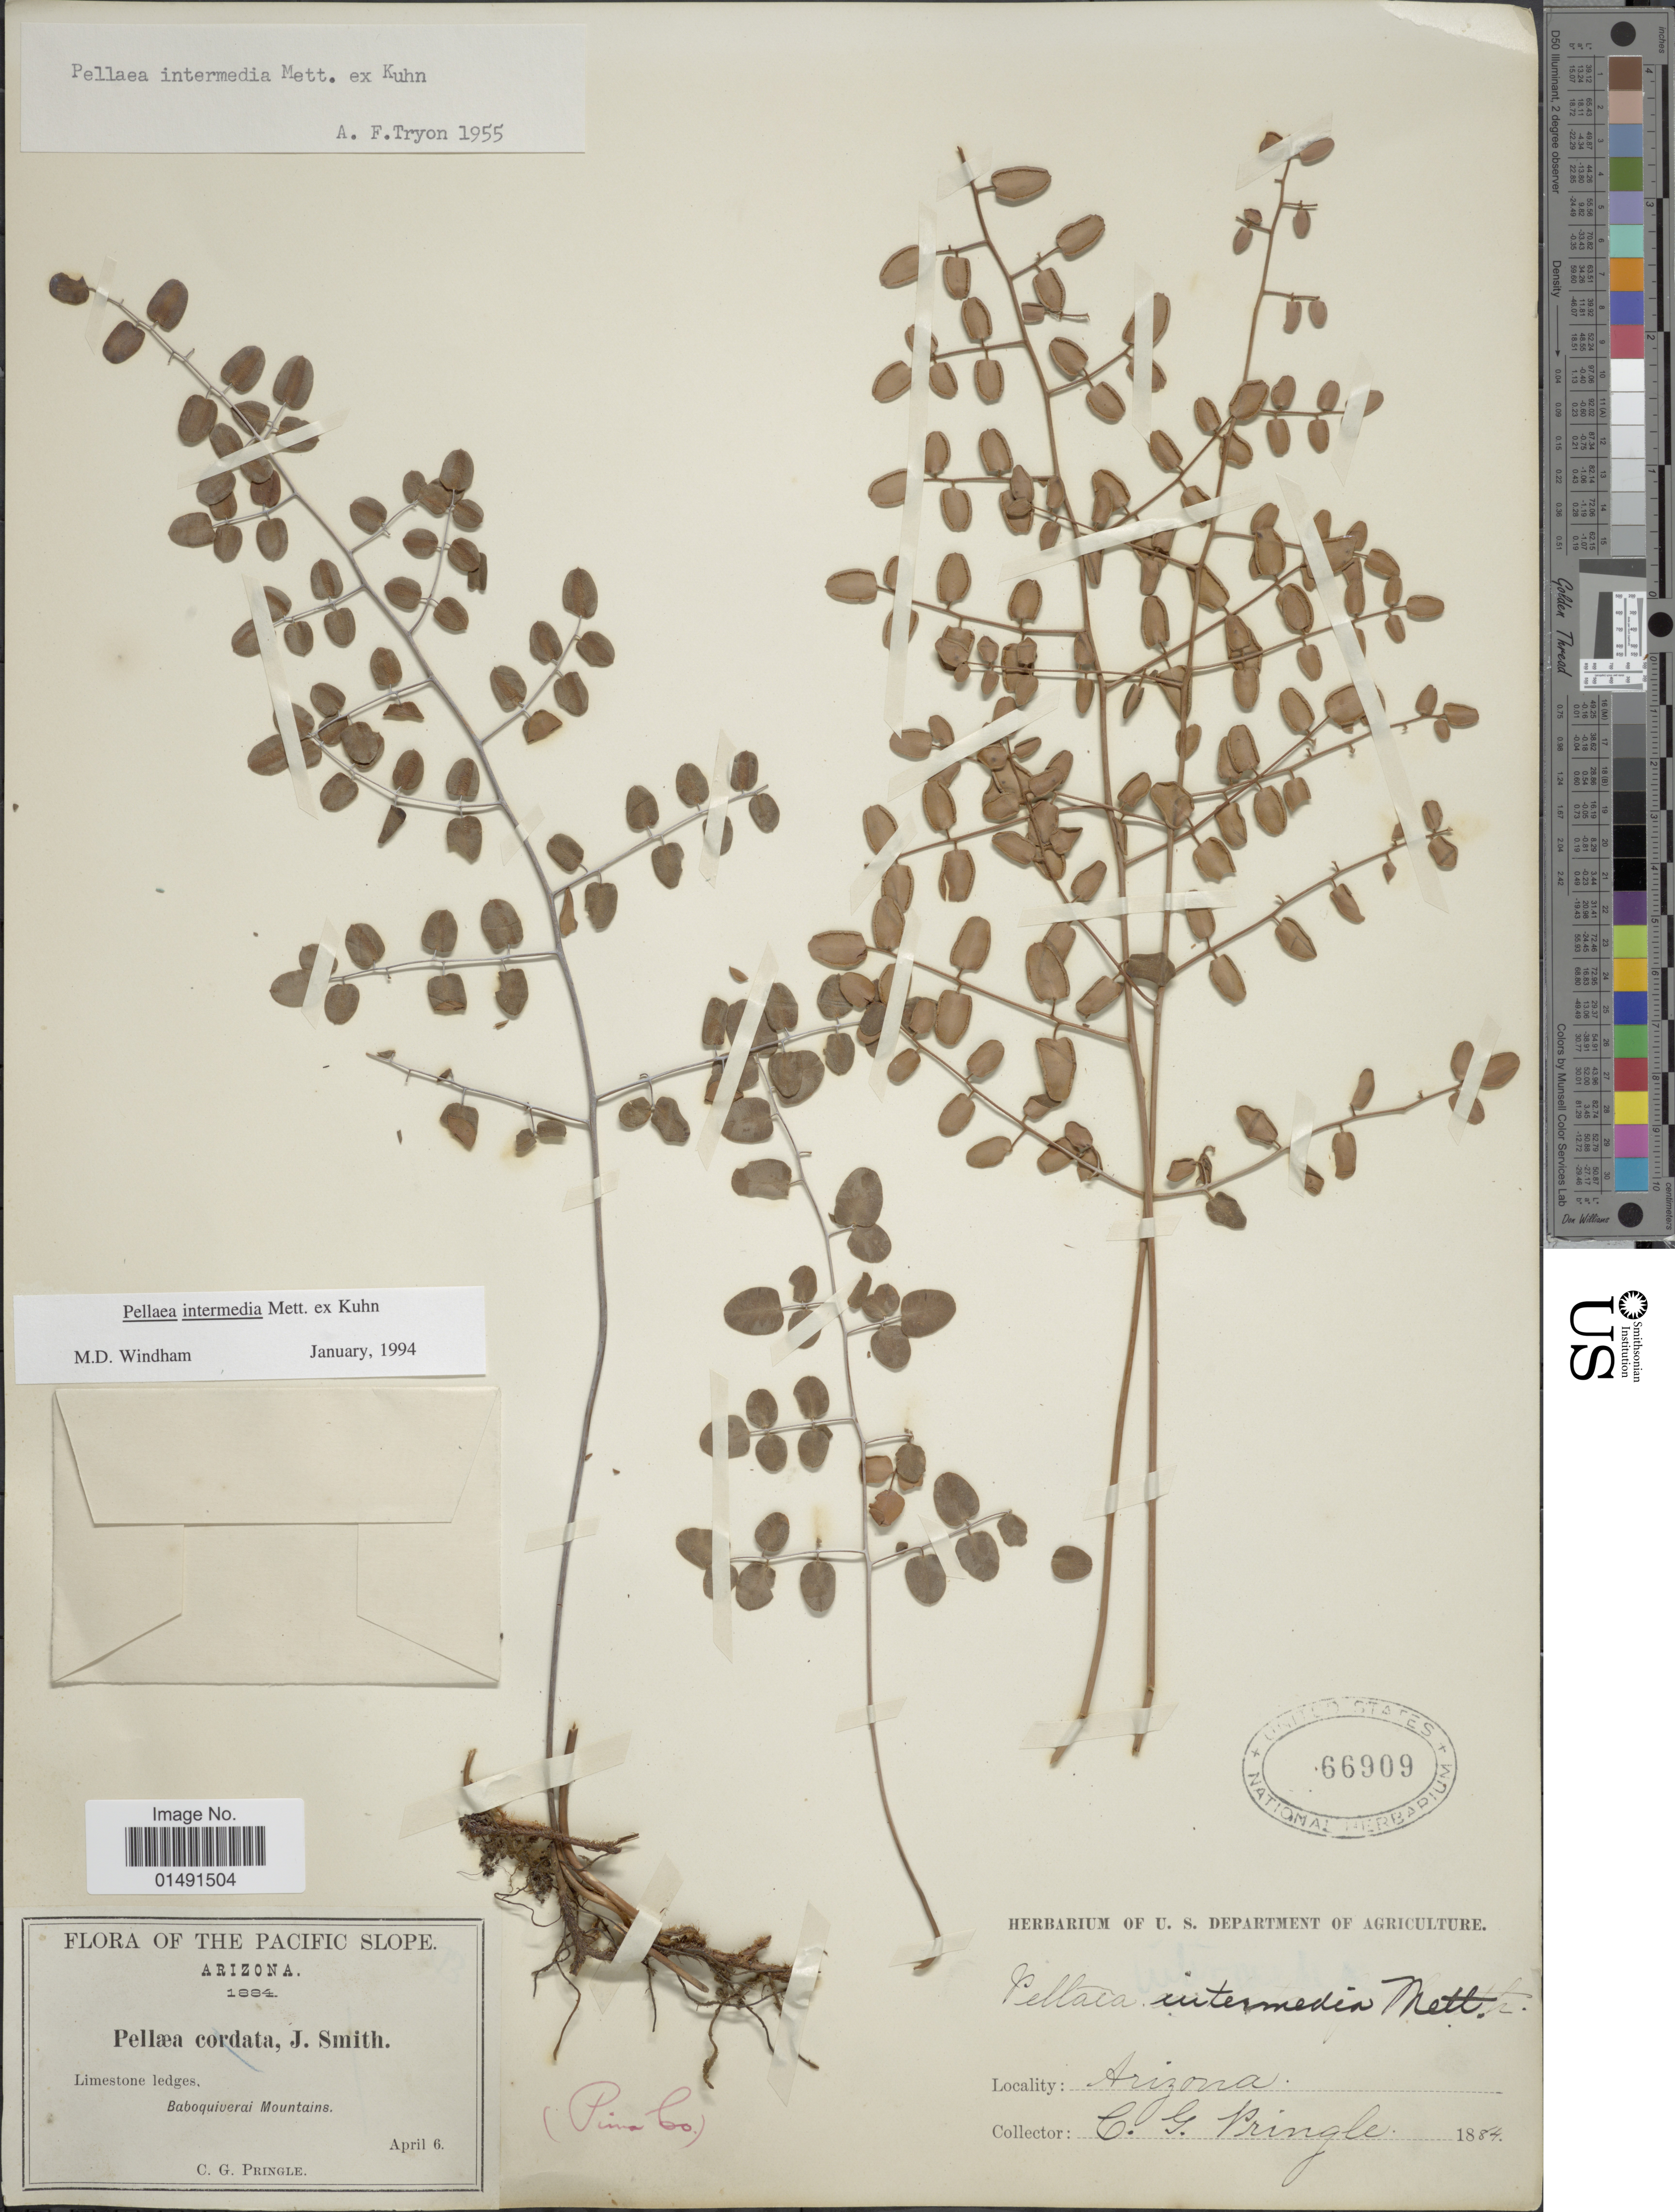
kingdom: Plantae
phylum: Tracheophyta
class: Polypodiopsida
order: Polypodiales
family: Pteridaceae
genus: Pellaea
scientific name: Pellaea intermedia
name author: Mett. ex Kuhn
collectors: C. G. Pringle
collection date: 1884-04-06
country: United States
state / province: Arizona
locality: The Pacific Slope, Limestone ledges Baboquiverai Mountains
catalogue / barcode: US 66909